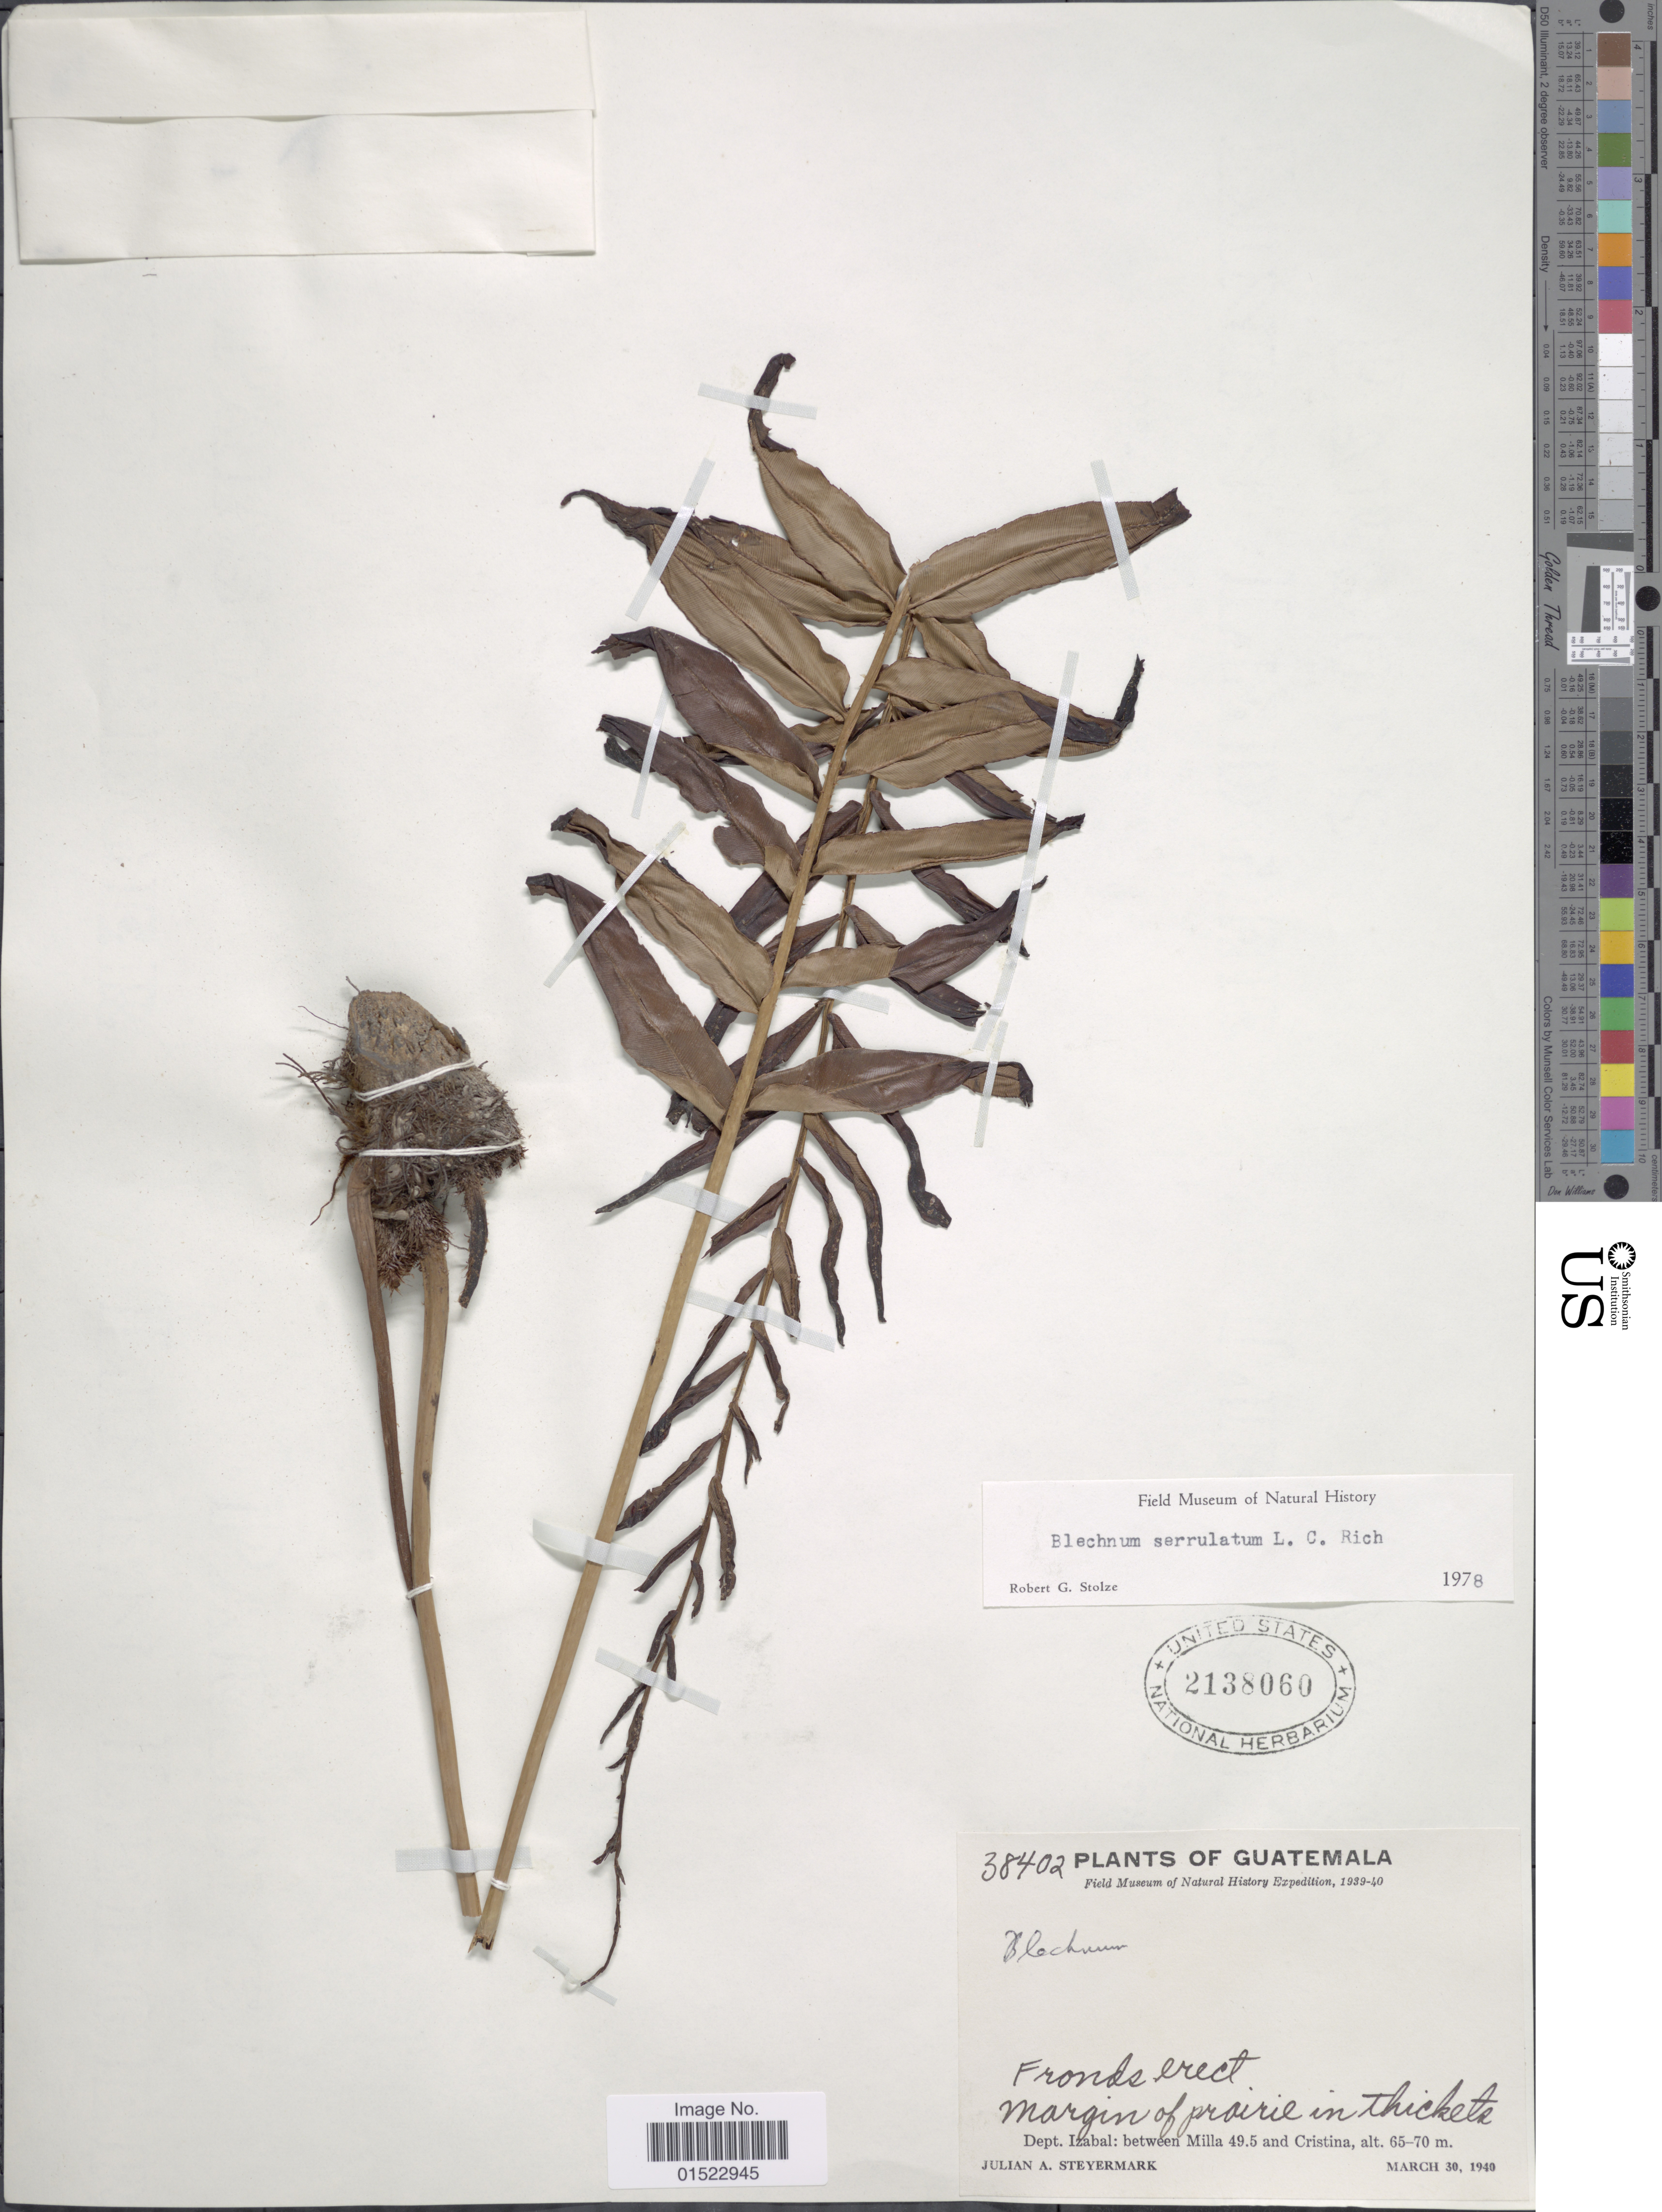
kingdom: Plantae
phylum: Tracheophyta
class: Polypodiopsida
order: Polypodiales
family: Blechnaceae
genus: Telmatoblechnum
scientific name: Telmatoblechnum serrulatum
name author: (Rich.) Perrie et al.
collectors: J. Steyermark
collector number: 38402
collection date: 1940-03-30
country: Guatemala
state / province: Izabal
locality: Dept. Izabal: between Milla 49.5 and Cristina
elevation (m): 65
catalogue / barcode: US 2138060